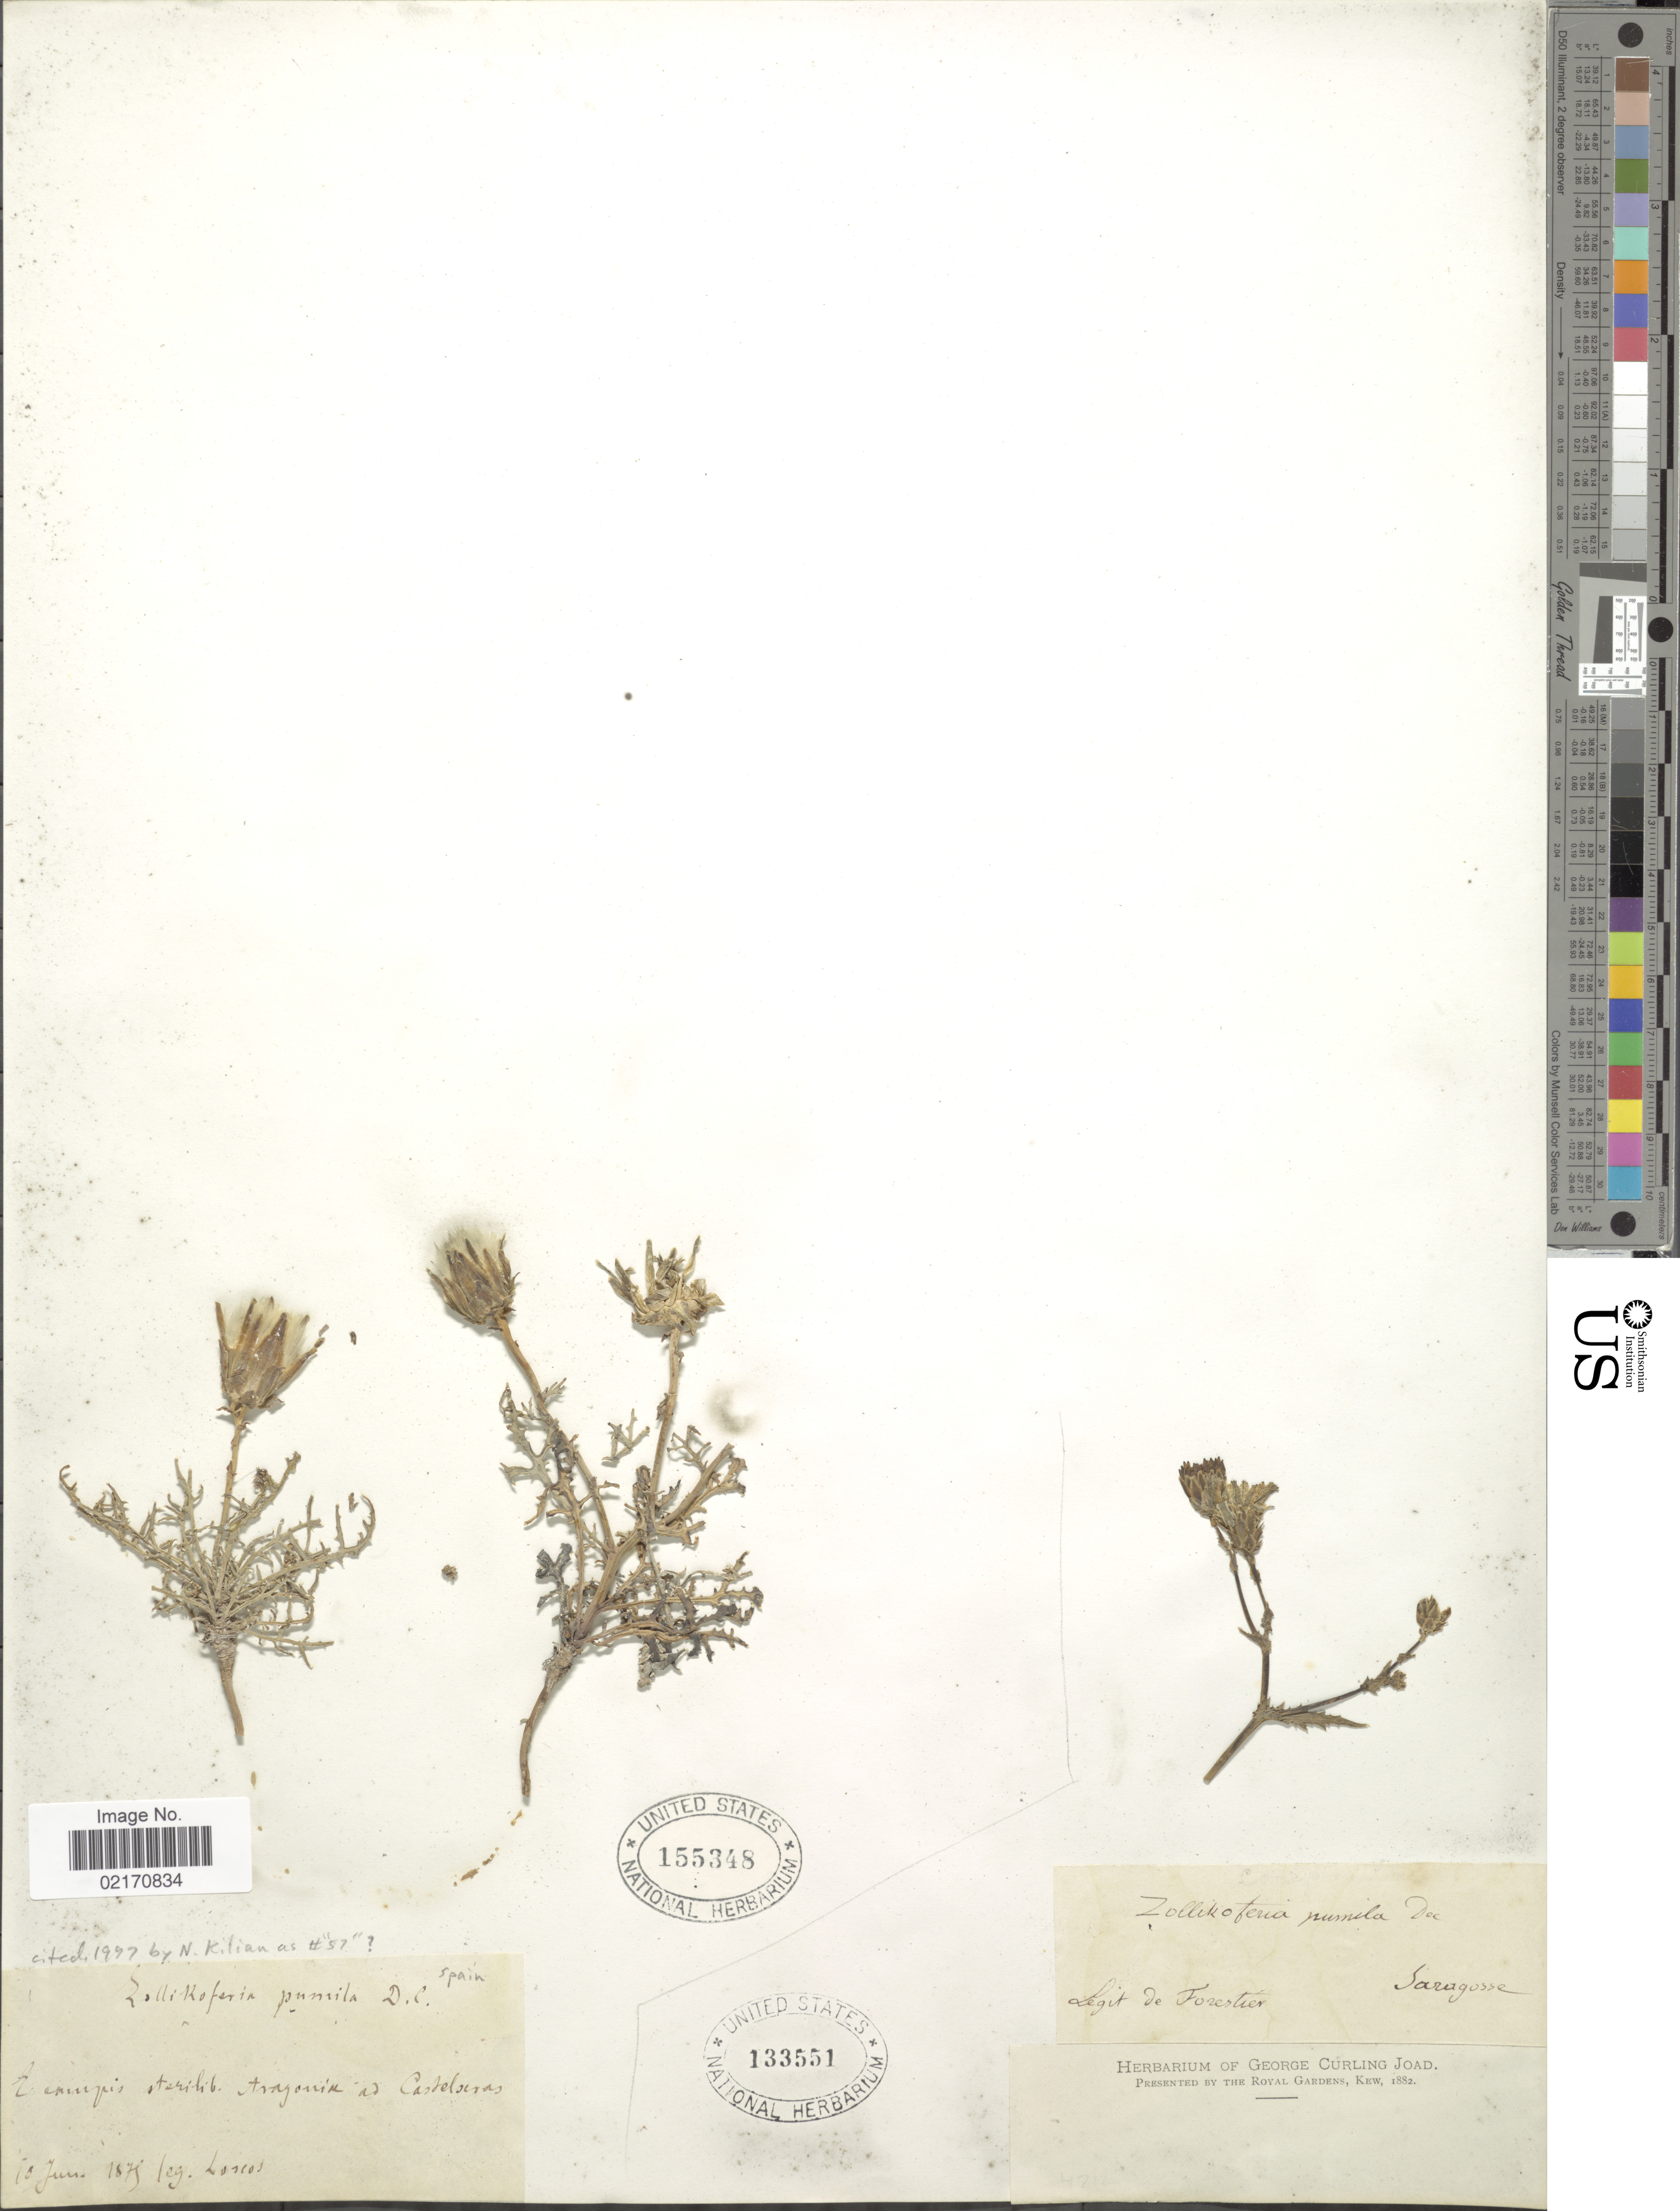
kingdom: Plantae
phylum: Tracheophyta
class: Magnoliopsida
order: Asterales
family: Asteraceae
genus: Launaea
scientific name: Launaea pumila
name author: (Cav.) Kuntze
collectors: De Forestier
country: Spain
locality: Saragosse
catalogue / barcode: US 133551-2